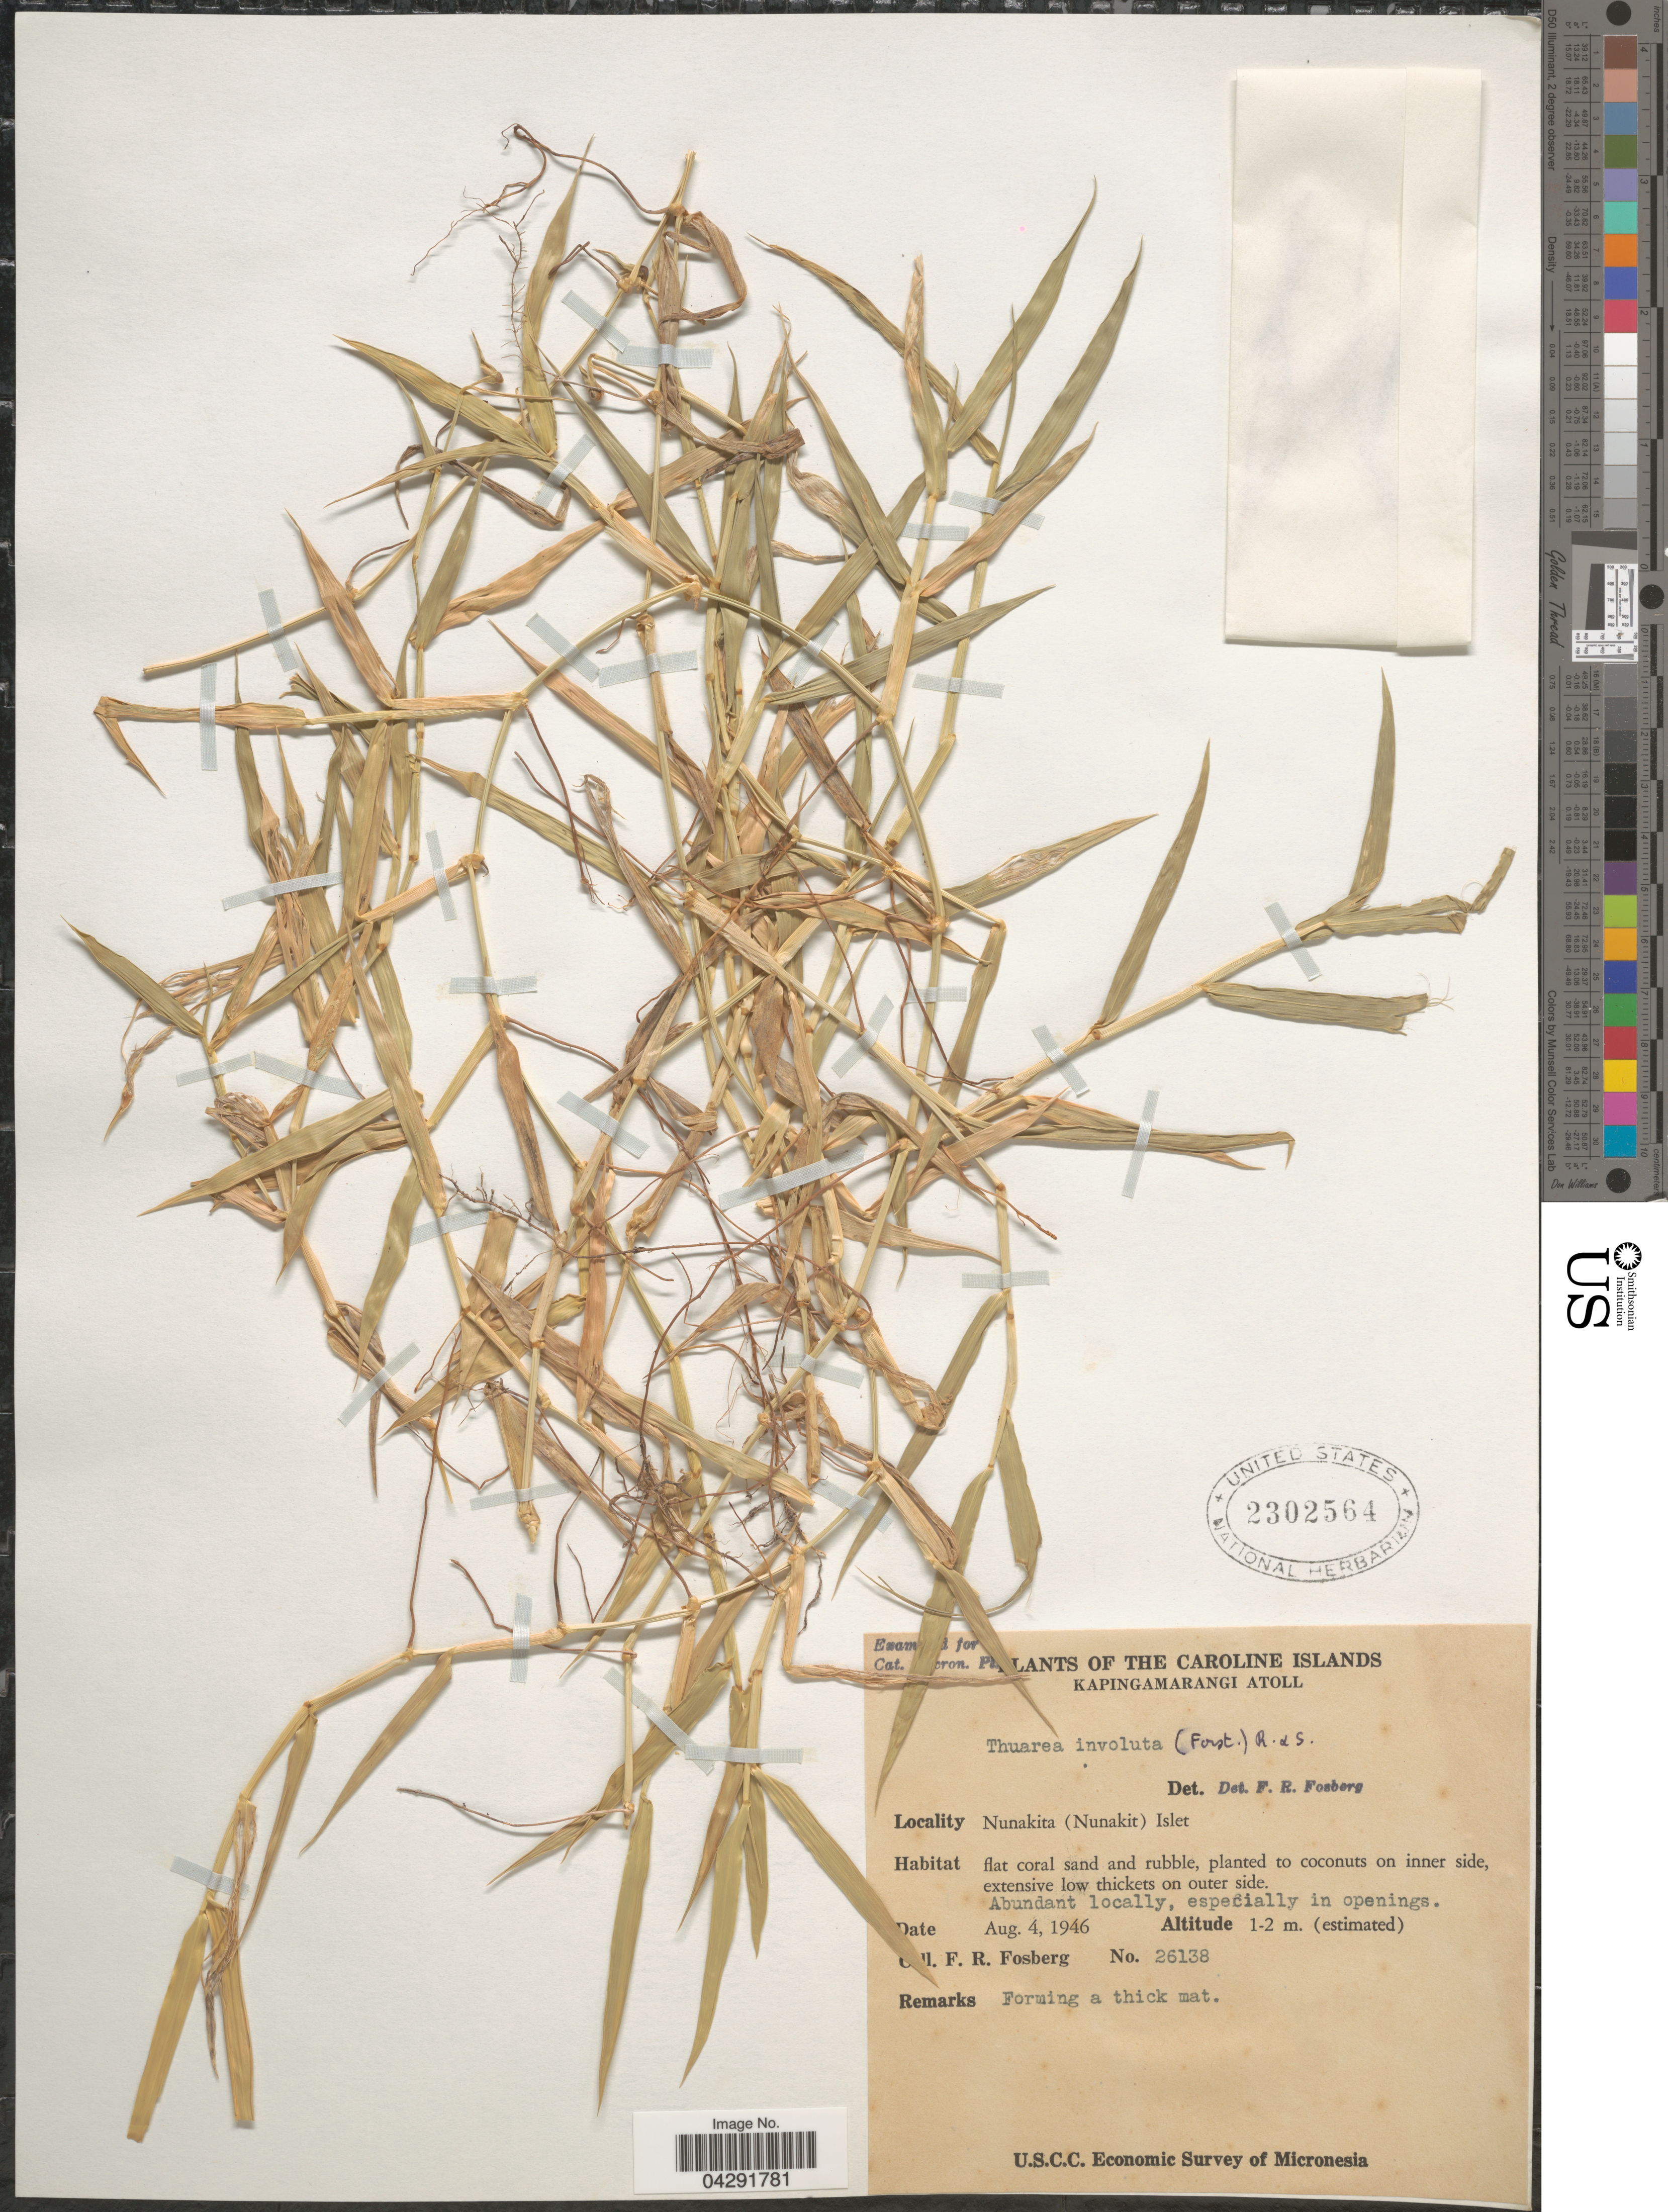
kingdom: Plantae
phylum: Tracheophyta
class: Liliopsida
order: Poales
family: Poaceae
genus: Thuarea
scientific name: Thuarea involuta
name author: (G. Forst.) R. Br. ex Sm.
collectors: F. R. Fosberg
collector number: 26138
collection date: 1946-08-04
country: Micronesia, Federated States of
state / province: Pohnpei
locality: Caroline Islands. Kapingamarangi Atoll. Nunakita (Nunakit) Islet. U.S.C.C. Economic Survey of Micronesia.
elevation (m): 1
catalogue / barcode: US 2302564